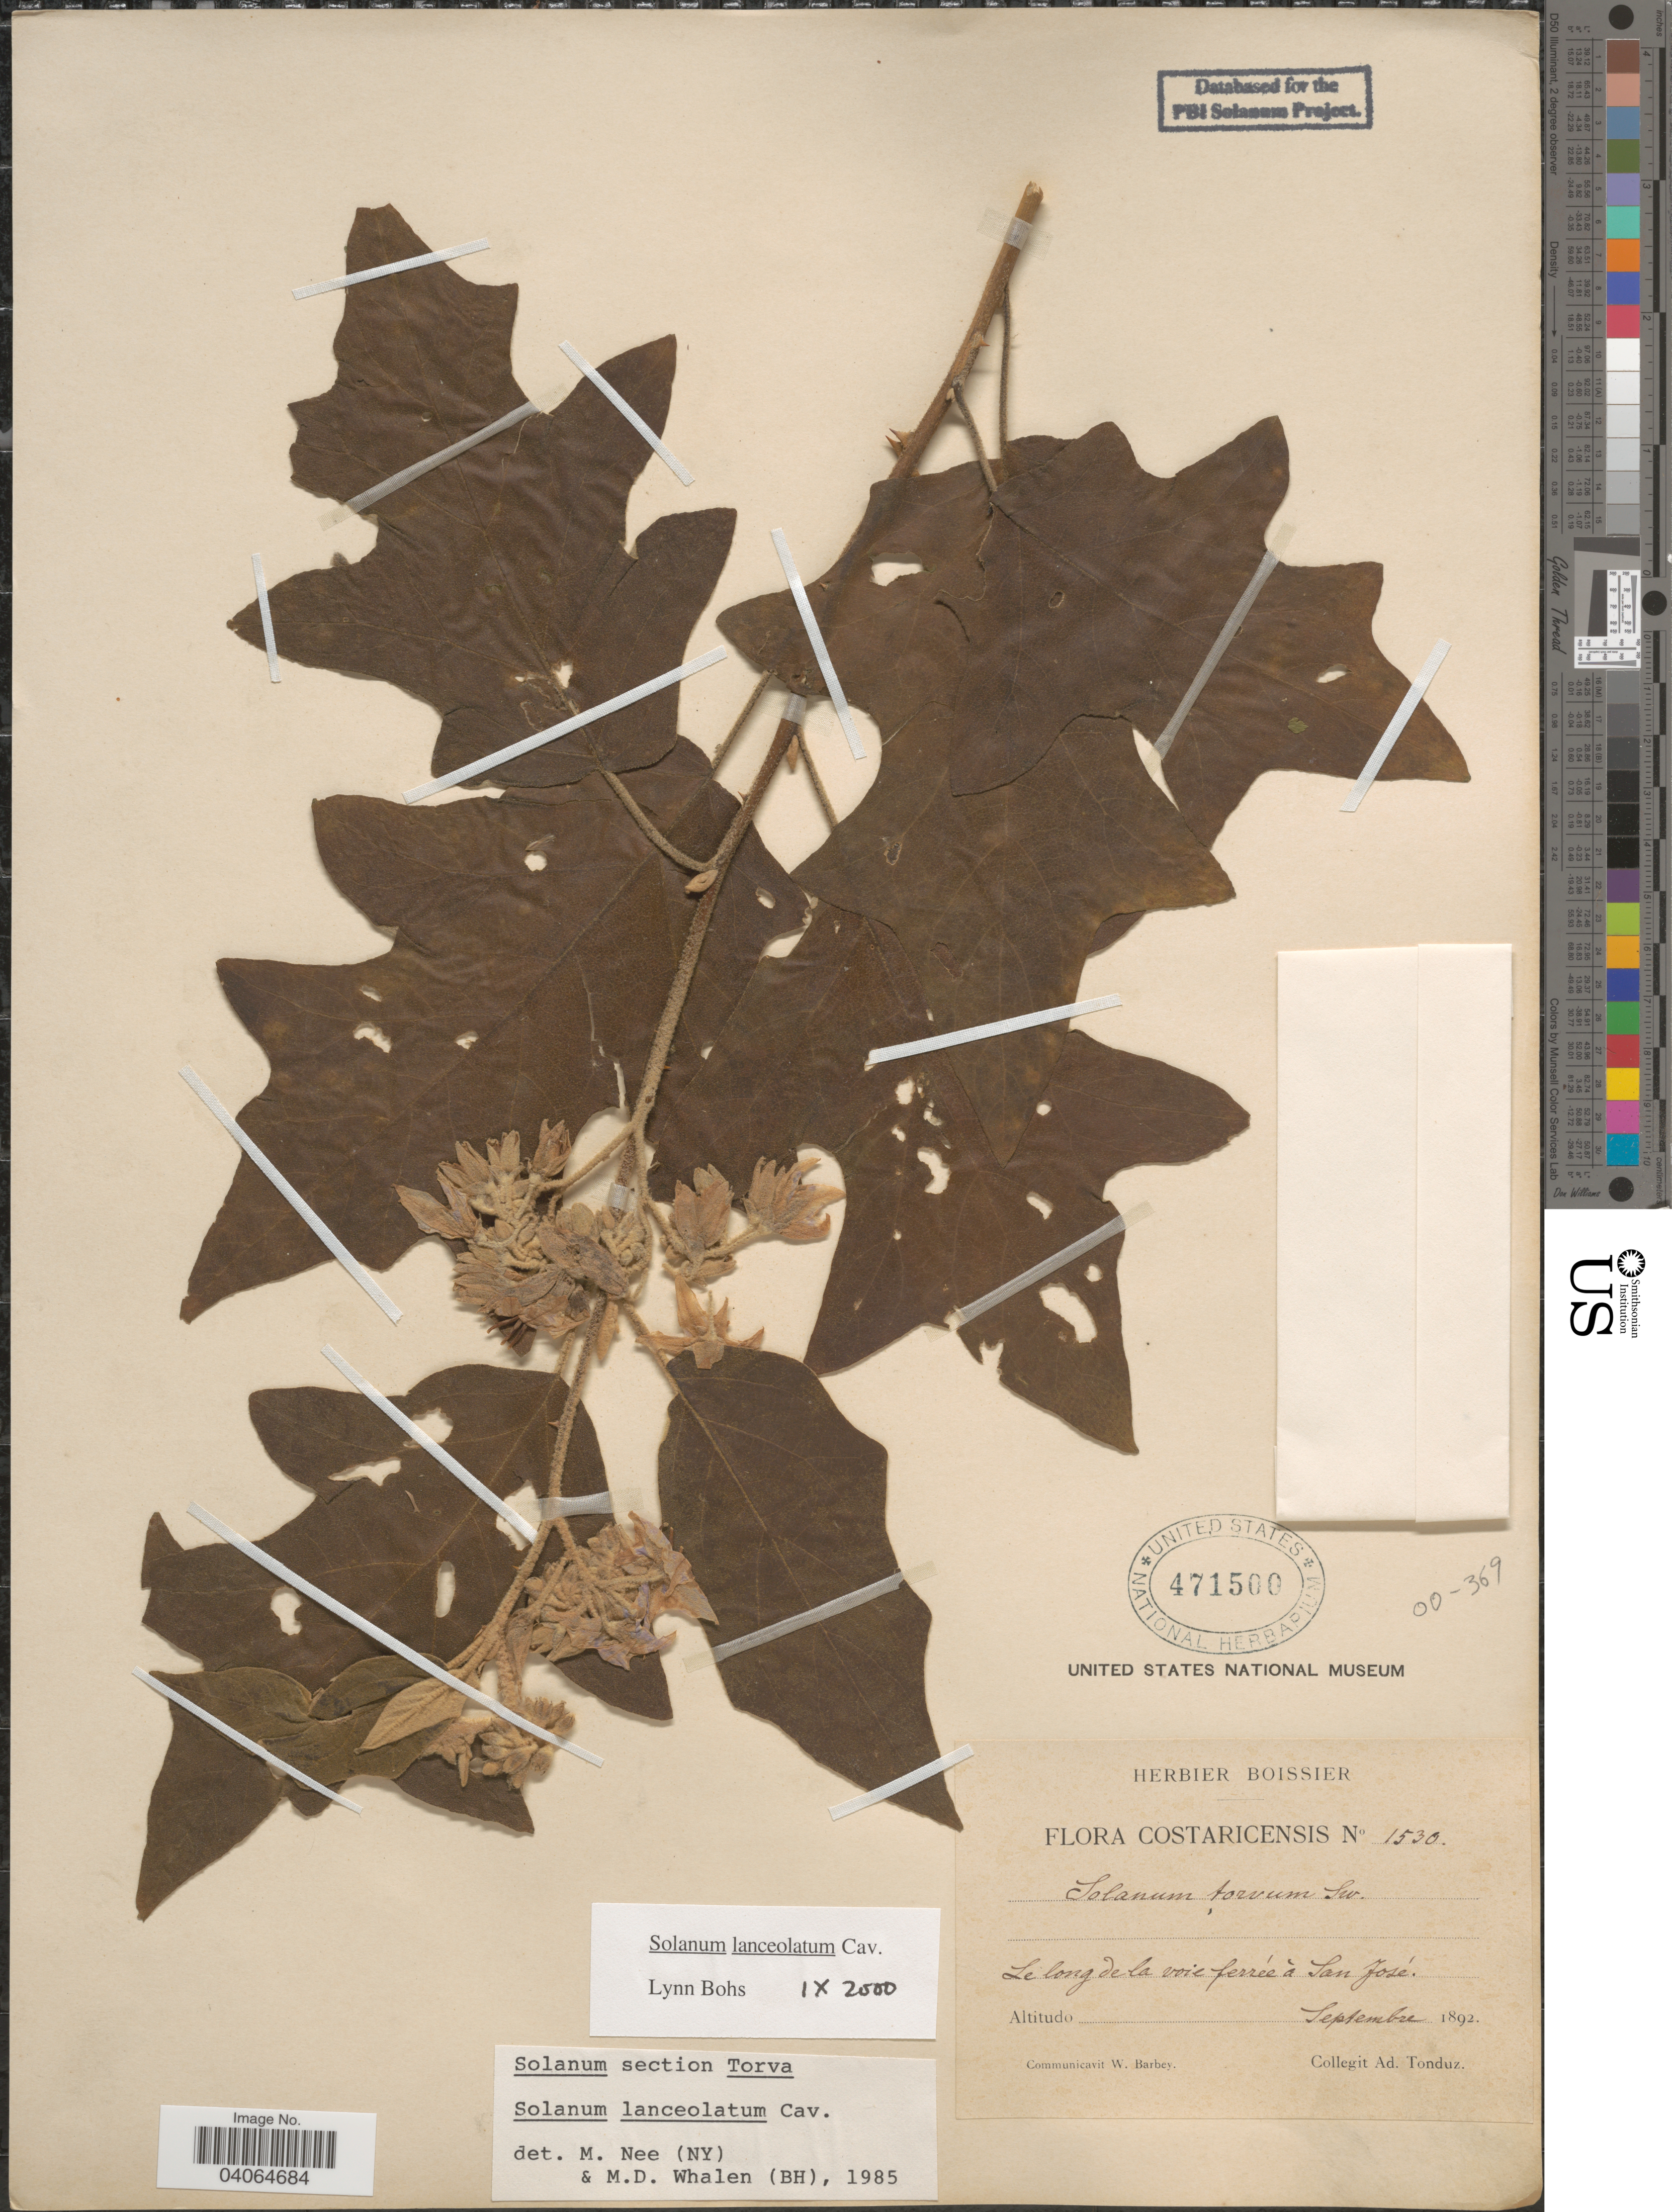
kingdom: Plantae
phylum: Tracheophyta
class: Magnoliopsida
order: Solanales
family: Solanaceae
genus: Solanum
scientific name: Solanum lanceolatum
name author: Berthault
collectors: A. Tonduz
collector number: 1530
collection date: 1892-09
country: Costa Rica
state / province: San José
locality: Le long de la voie ferrée à San José.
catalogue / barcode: US 471500